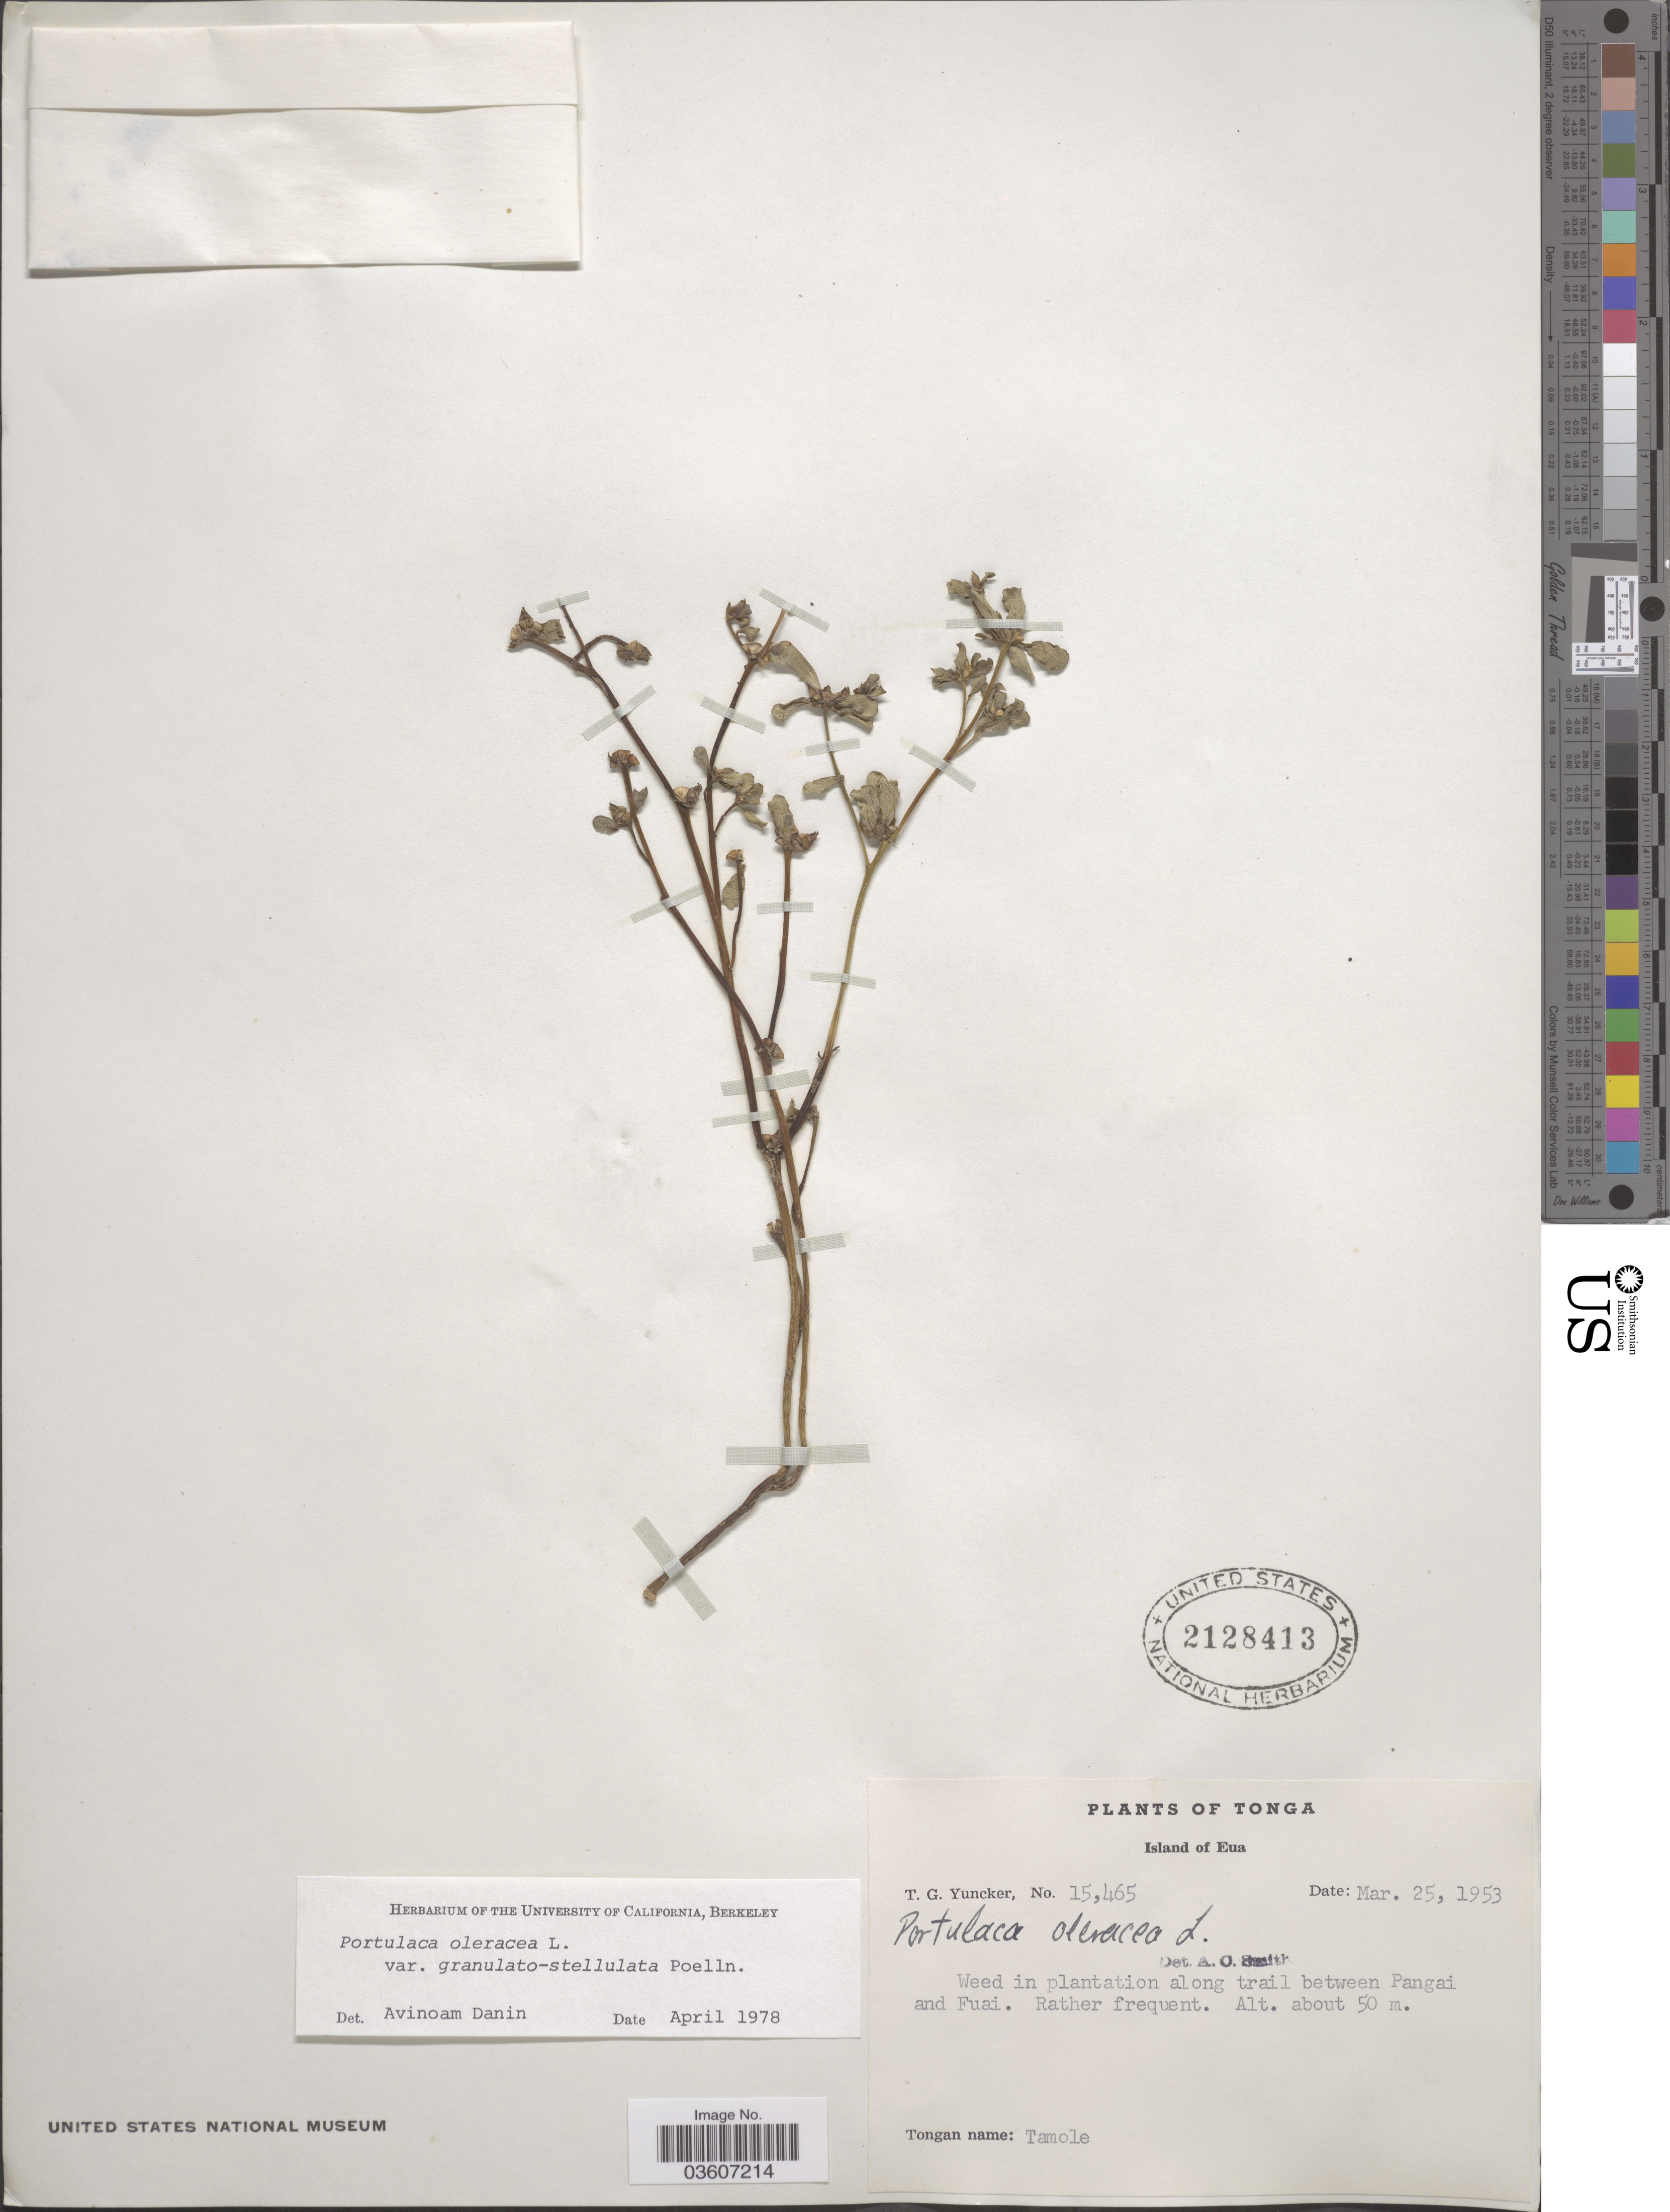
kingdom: Plantae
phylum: Tracheophyta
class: Magnoliopsida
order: Caryophyllales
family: Portulacaceae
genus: Portulaca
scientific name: Portulaca oleracea var. granulatostellulata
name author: Poelln.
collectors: T. G. Yuncker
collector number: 15465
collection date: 1953-03-25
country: Tonga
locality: Island of Eua. Along trail between Pangai and Fuai.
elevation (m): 50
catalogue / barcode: US 2128413